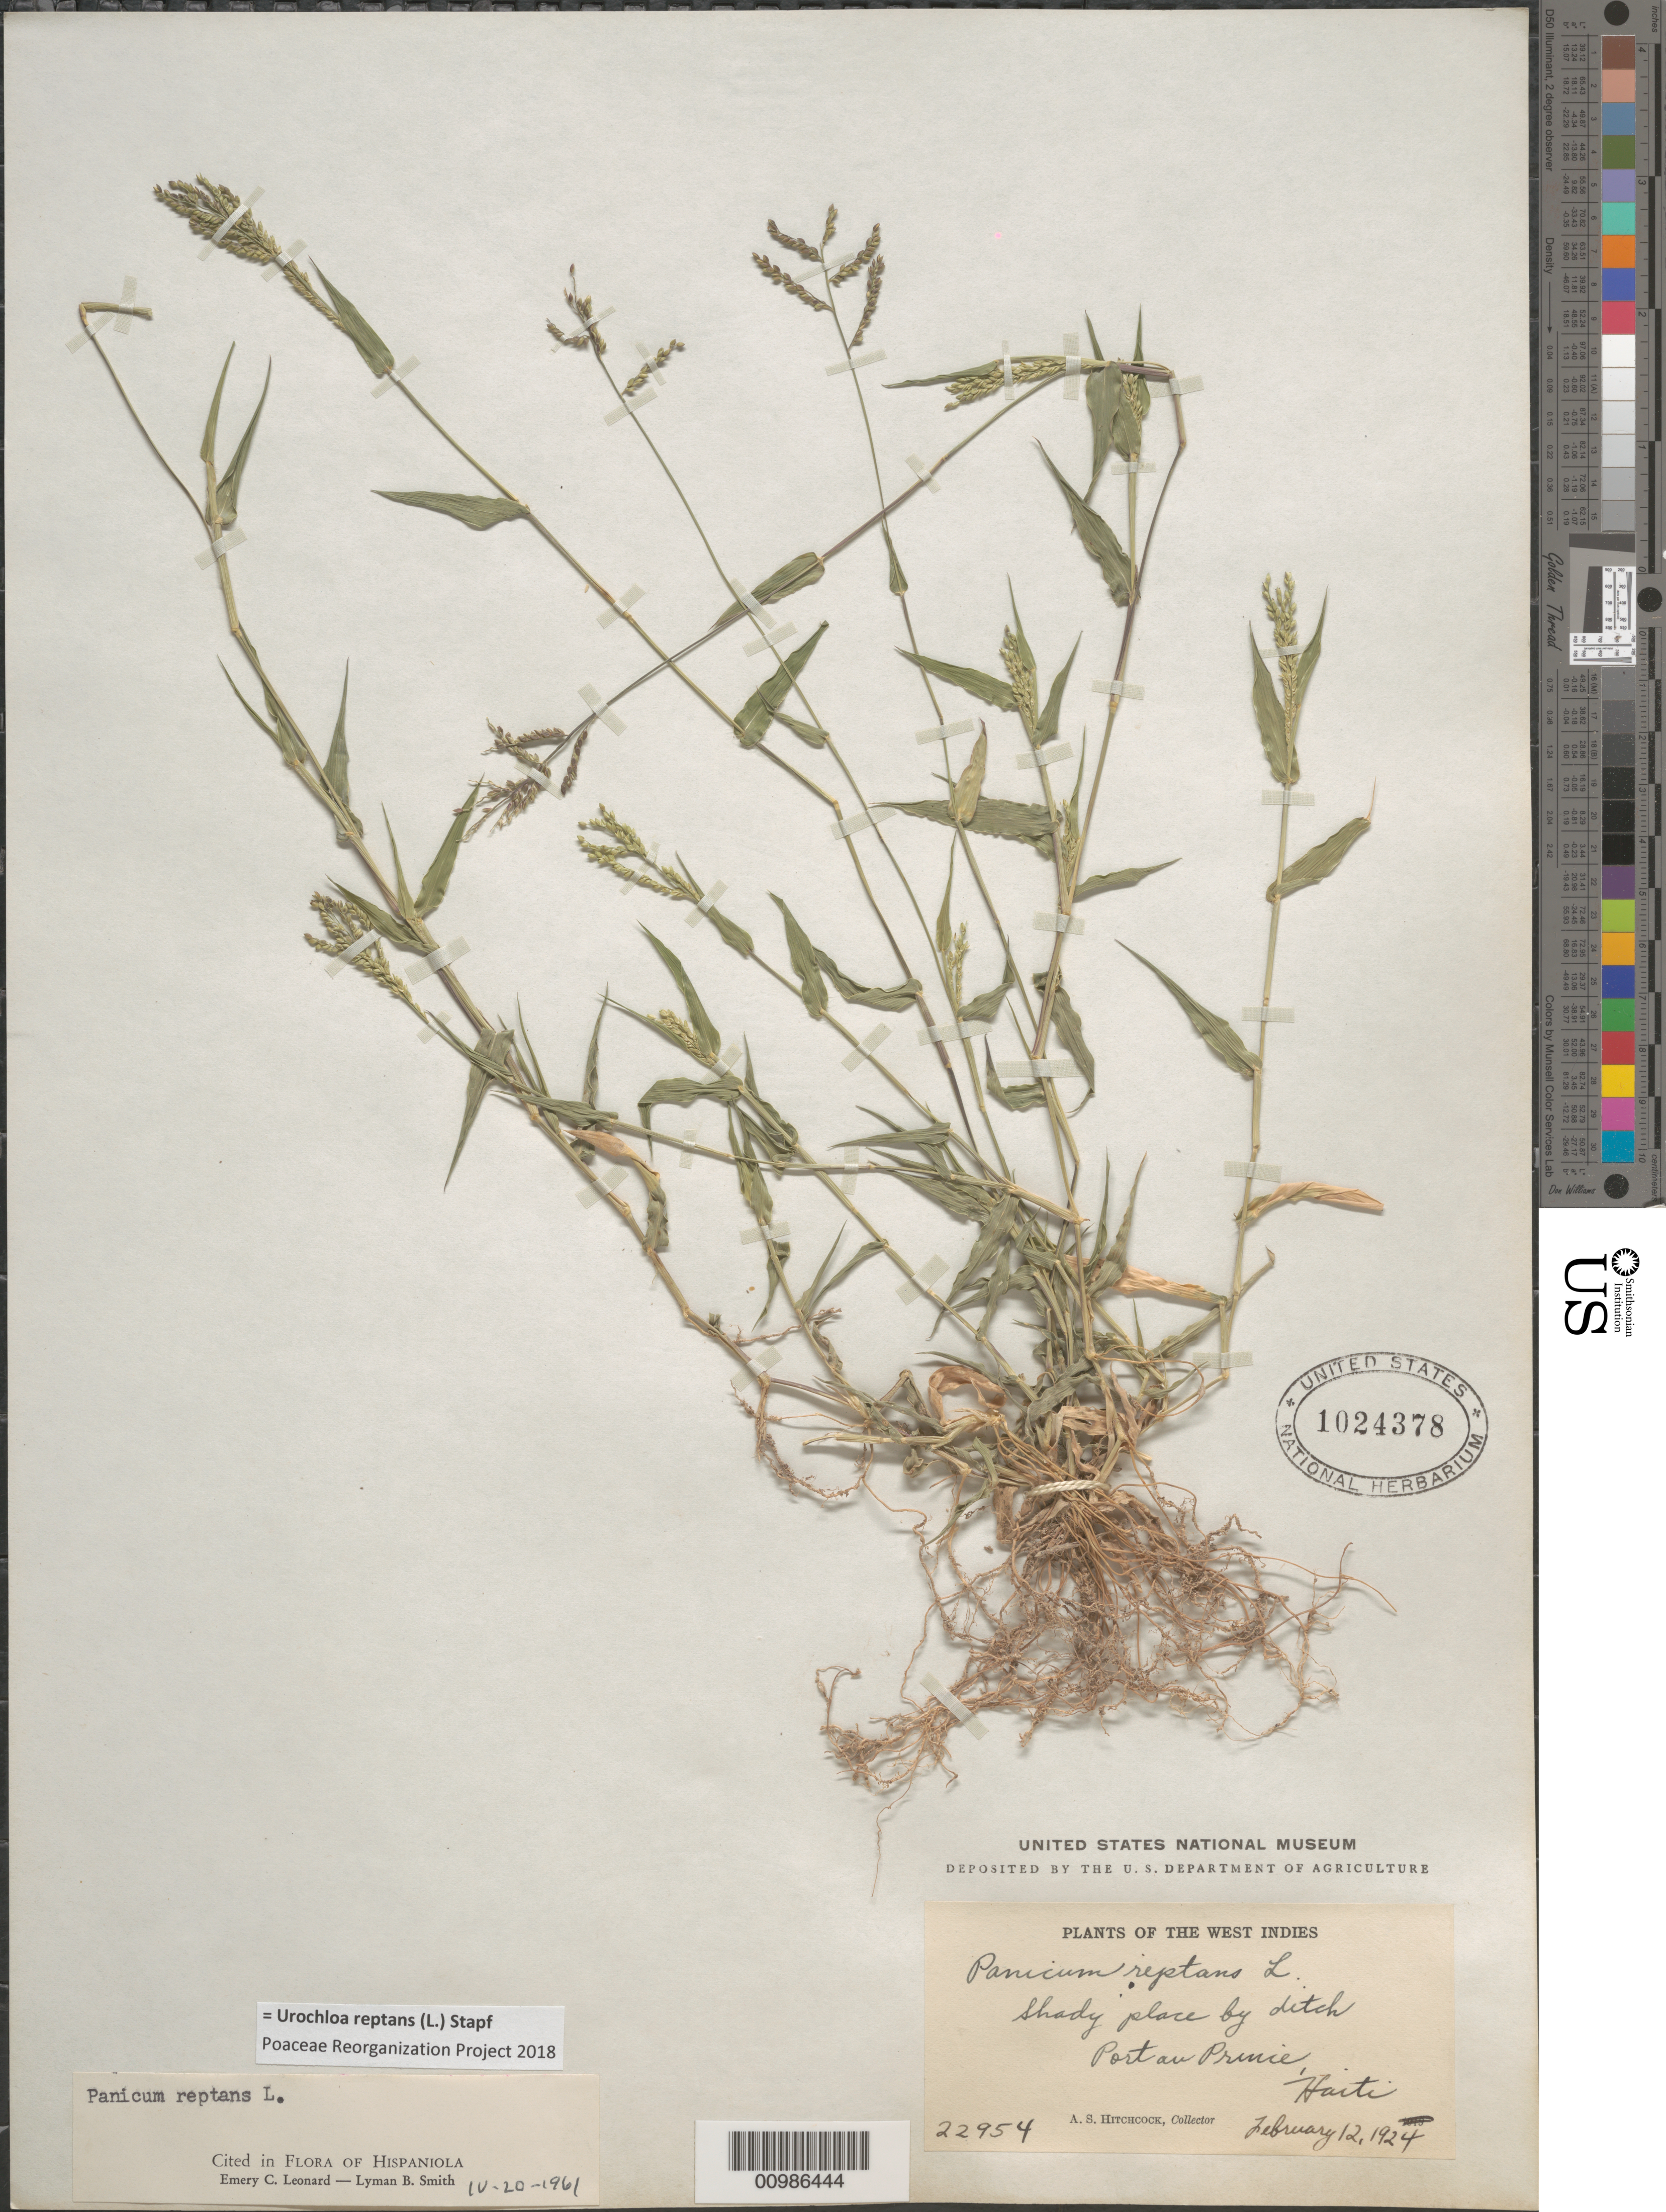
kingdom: Plantae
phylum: Tracheophyta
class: Liliopsida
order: Poales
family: Poaceae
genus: Brachiaria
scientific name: Brachiaria reptans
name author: (L.) C.E. Hubb. & C.A. Gardner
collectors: A. S. Hitchcock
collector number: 22954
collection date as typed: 12 Feb 1924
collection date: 1924-02-12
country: Haiti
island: Hispaniola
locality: Port-au-Prince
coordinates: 0 N, 0 E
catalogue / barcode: US 1024378